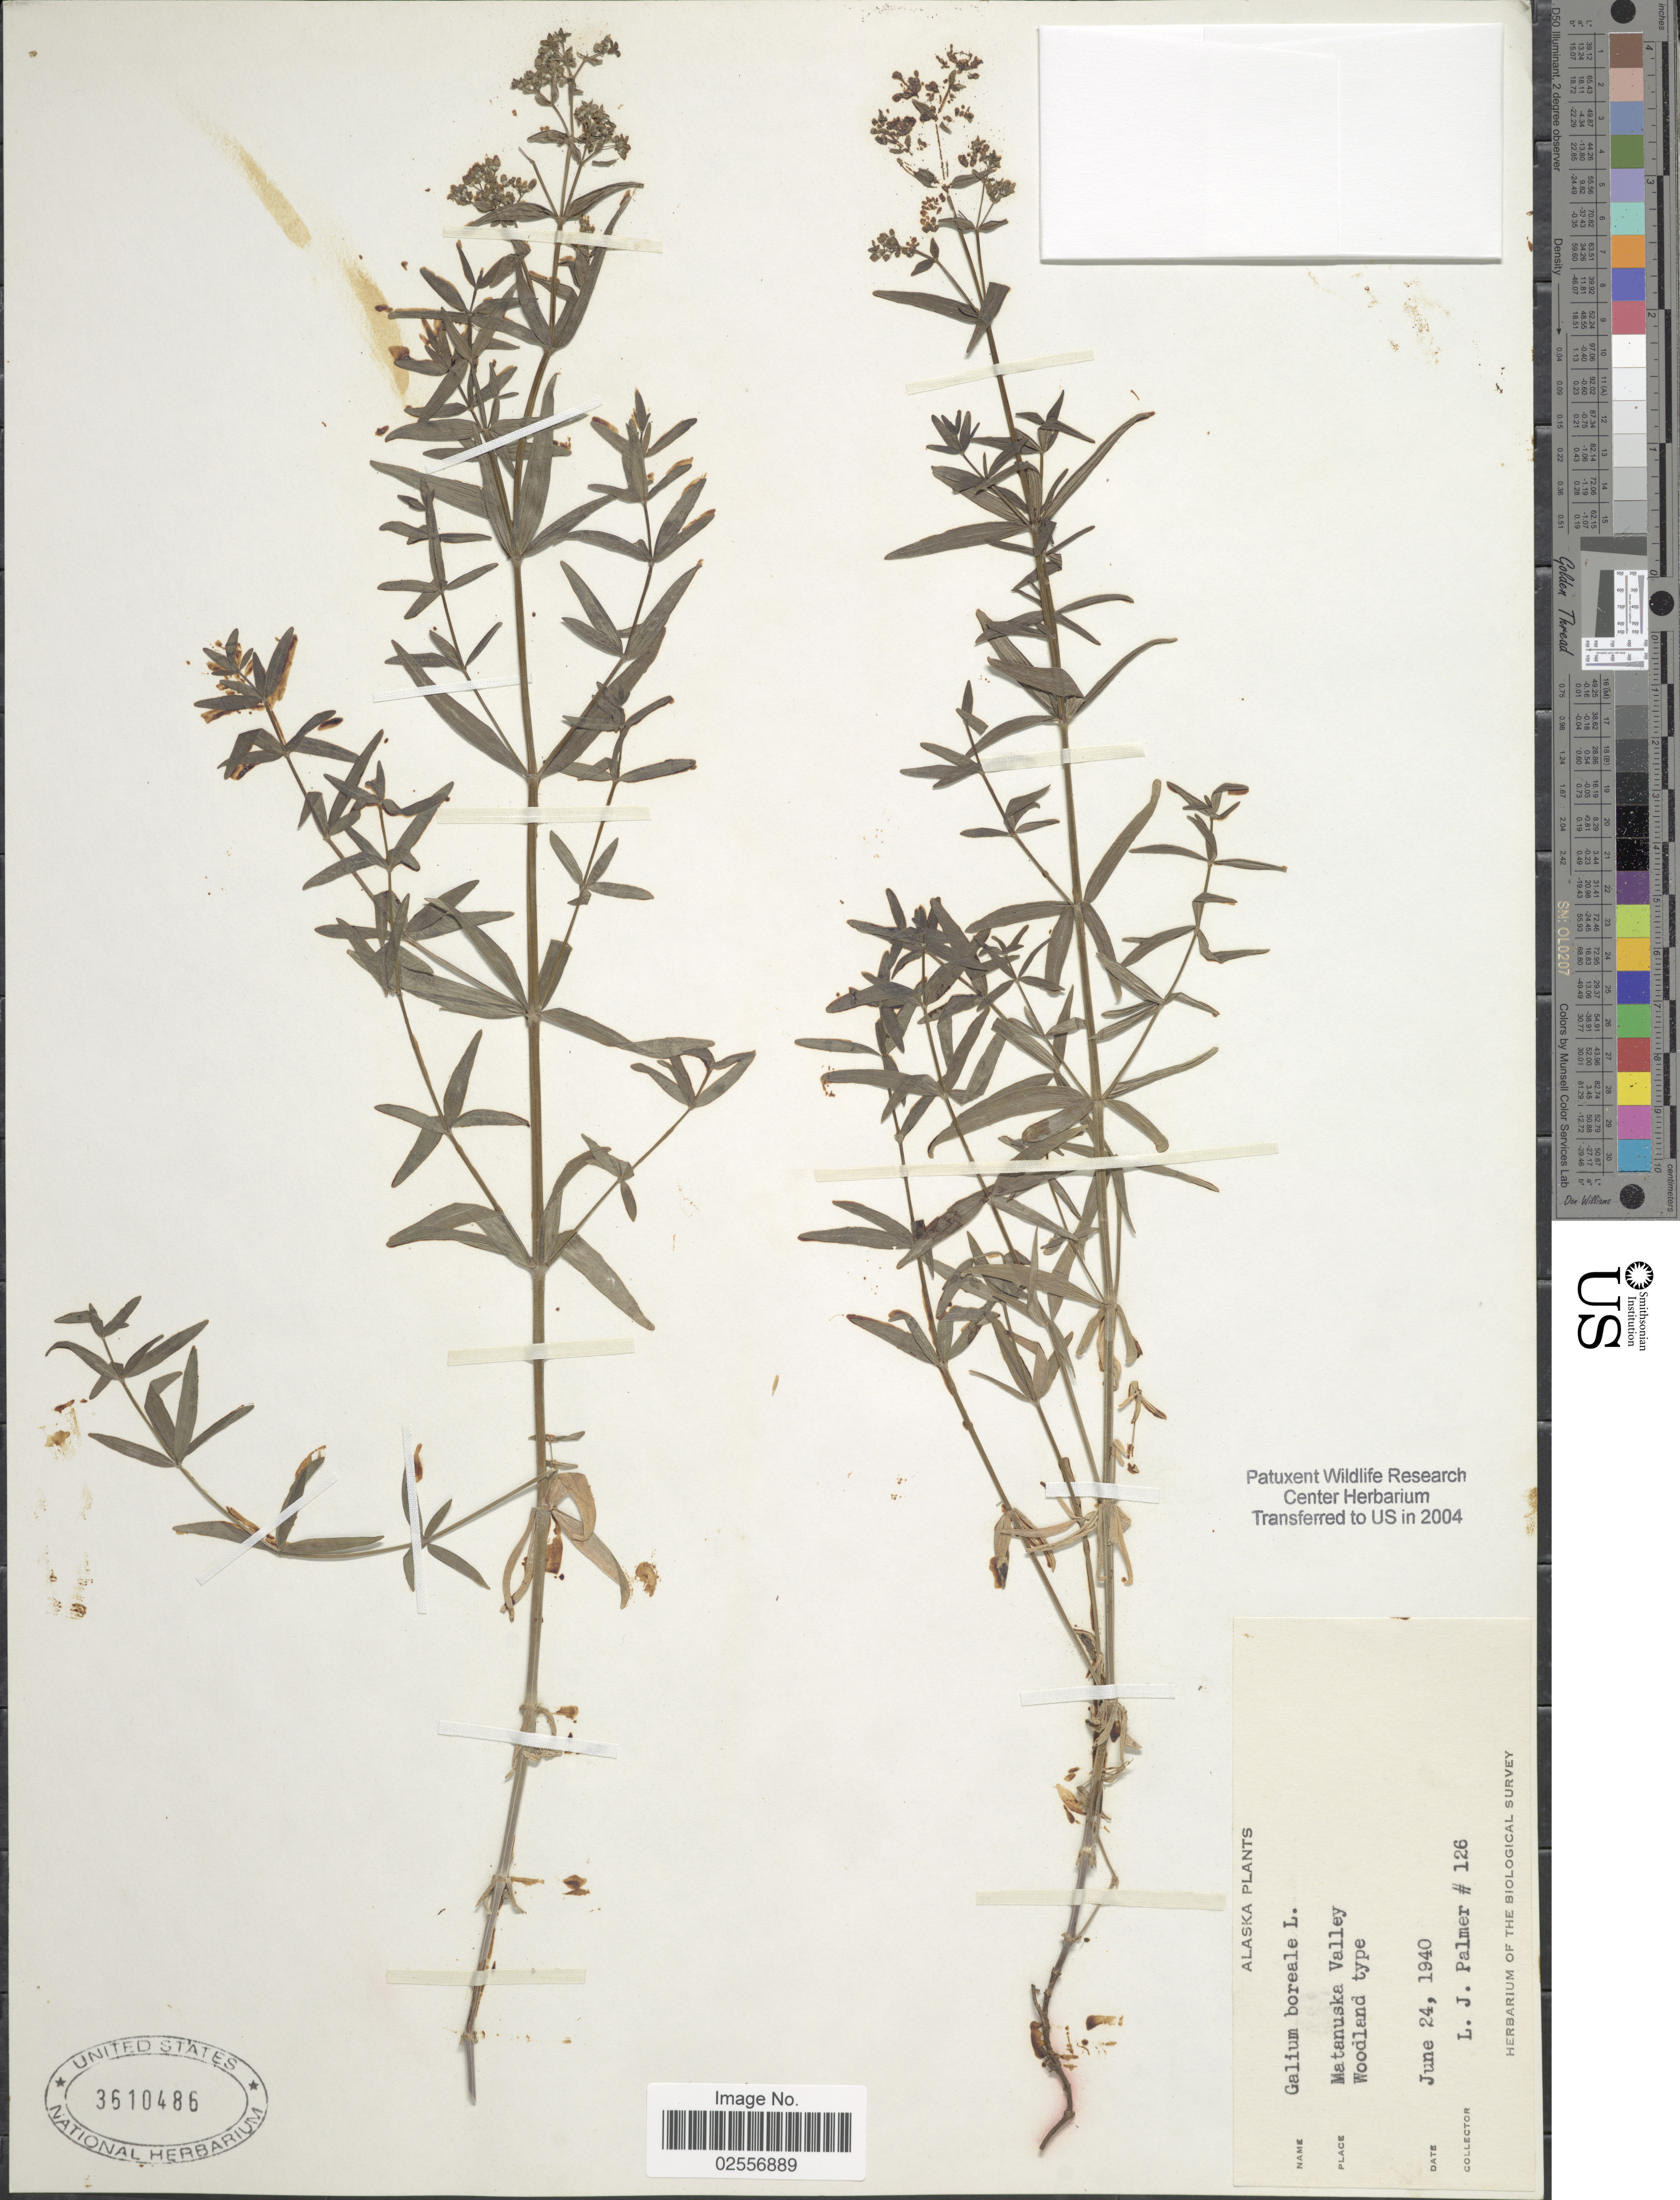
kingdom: Plantae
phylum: Tracheophyta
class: Magnoliopsida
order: Gentianales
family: Rubiaceae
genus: Galium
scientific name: Galium boreale L.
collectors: L. J. Palmer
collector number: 126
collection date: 1940-06-24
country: United States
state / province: Alaska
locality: Matanuska Valley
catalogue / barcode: US 3610486